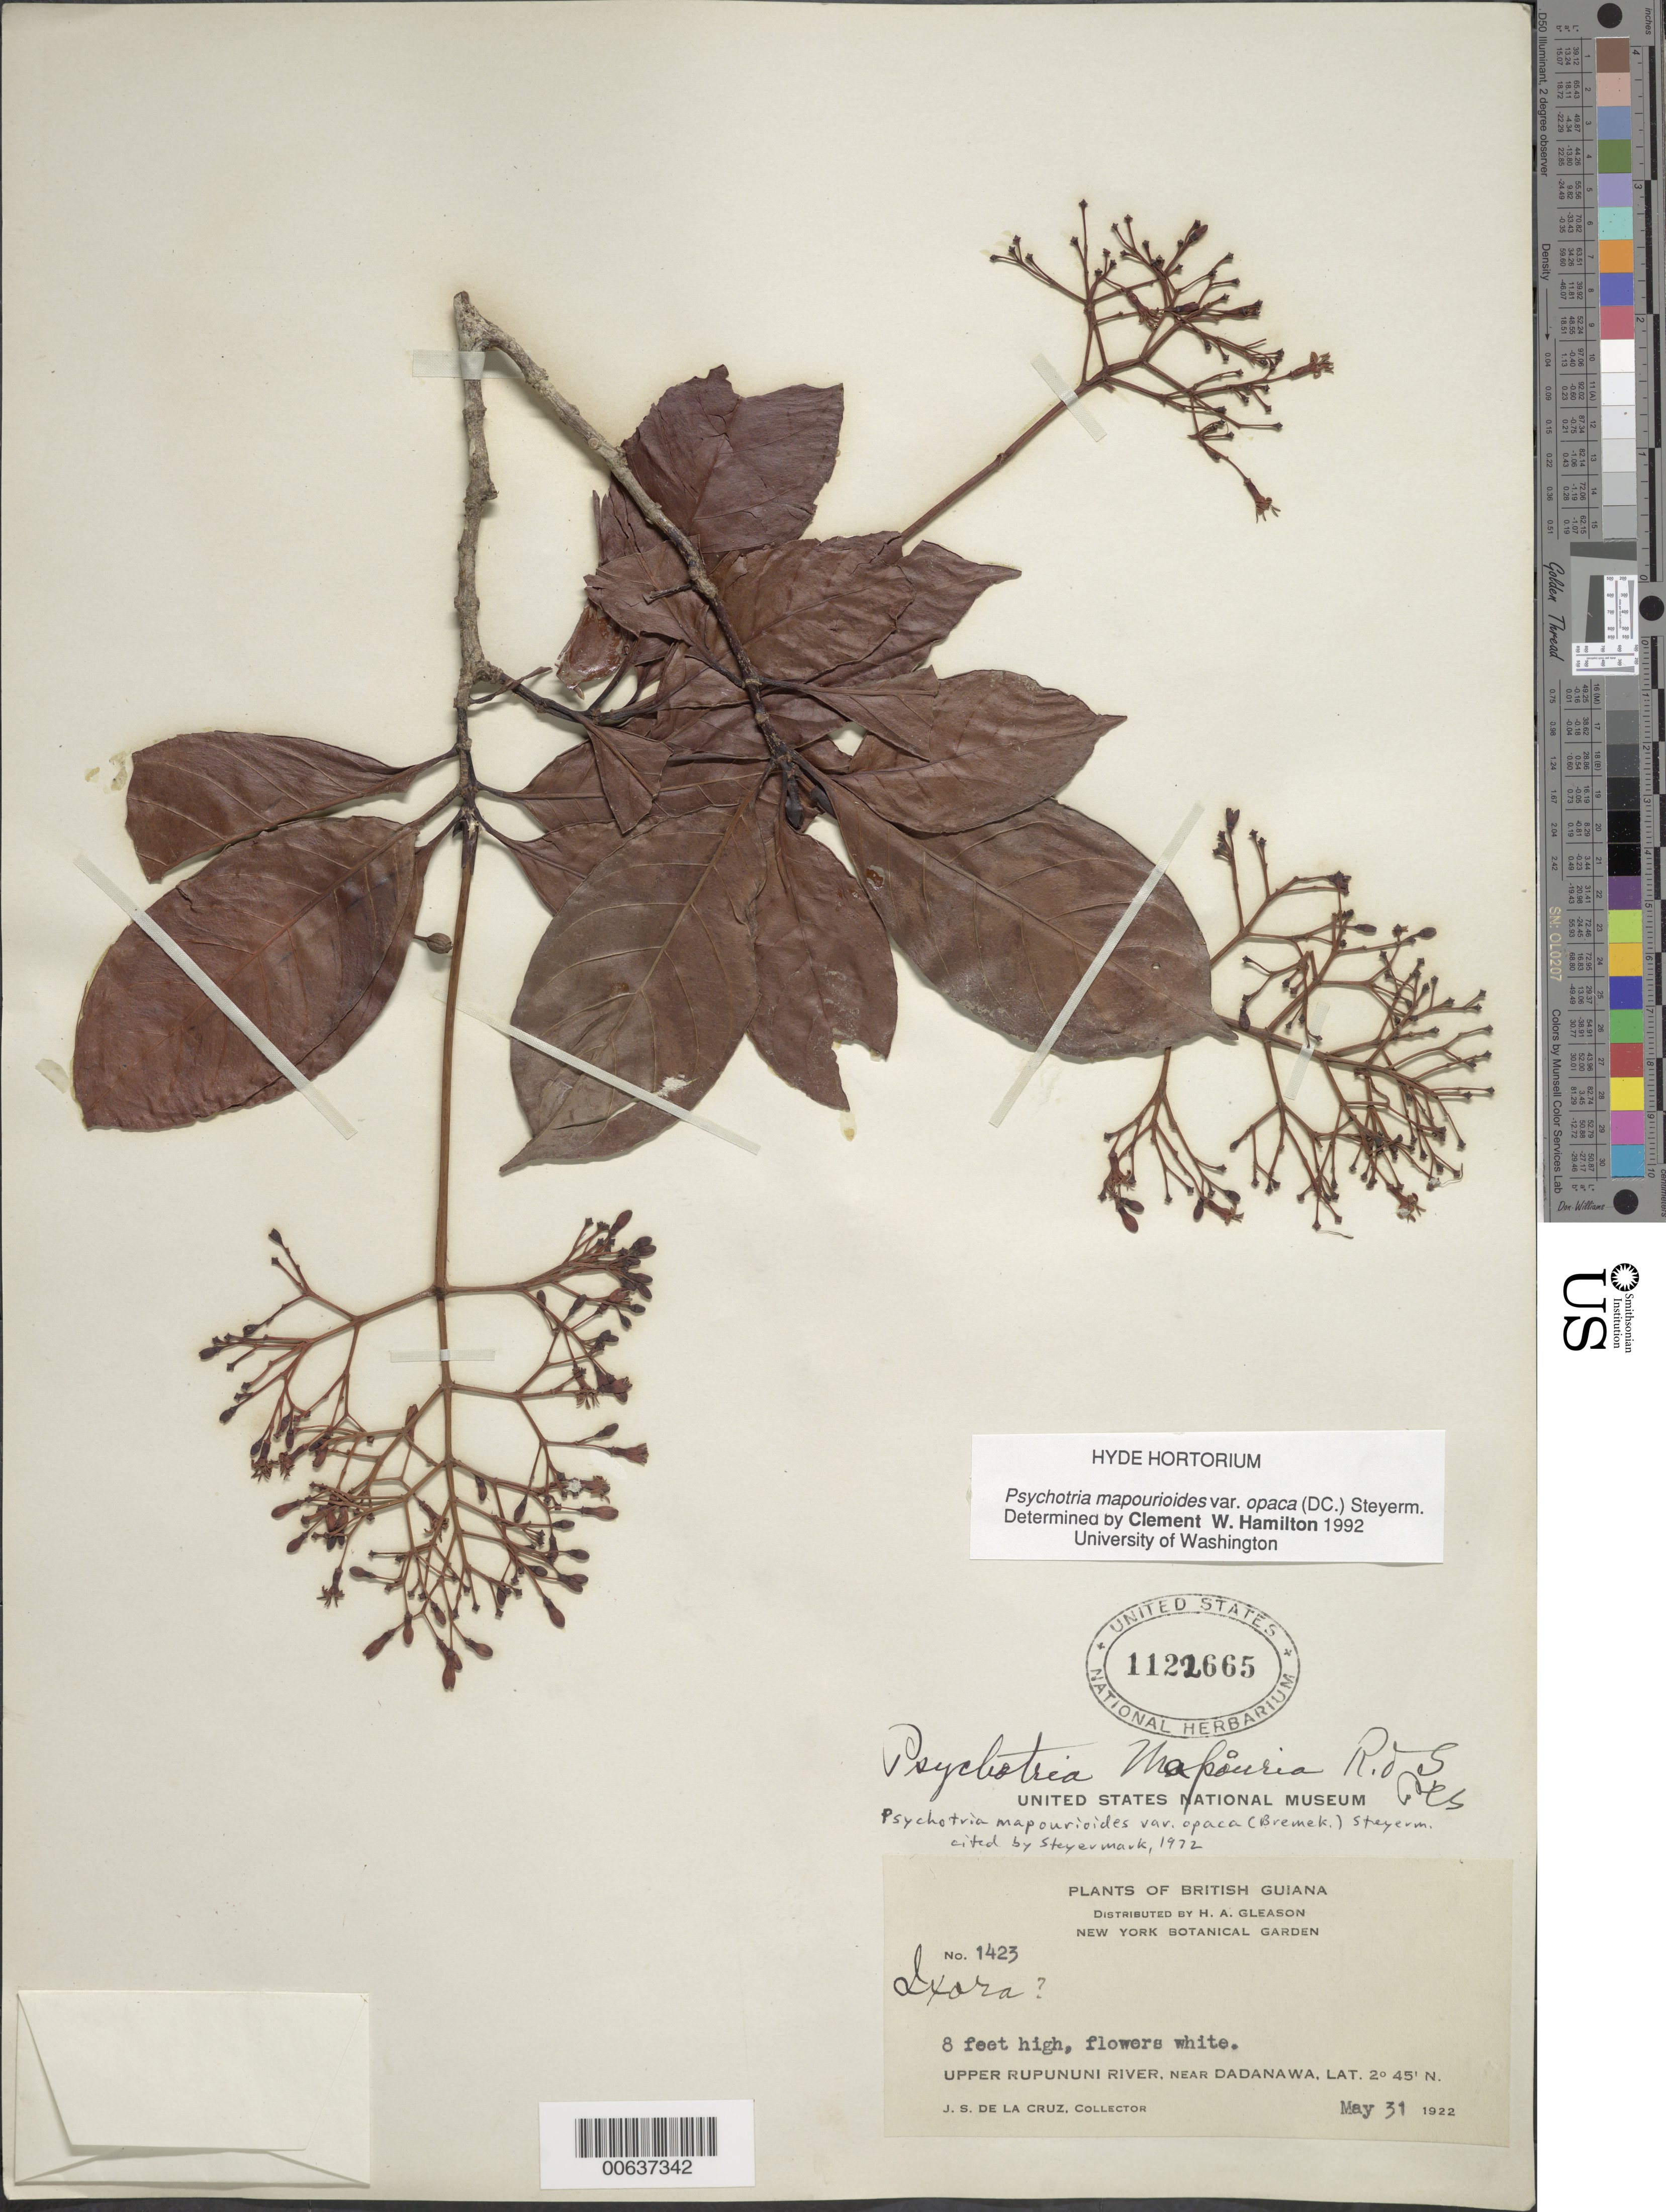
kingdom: Plantae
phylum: Tracheophyta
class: Magnoliopsida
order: Gentianales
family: Rubiaceae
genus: Psychotria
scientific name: Psychotria mapourioides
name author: DC.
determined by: Hamilton, C. W.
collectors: J. S. de la Cruz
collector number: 1423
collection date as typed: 31-May-22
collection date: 1922-05-31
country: Guyana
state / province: U. Takutu-U. Essequibo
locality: Dadanawa, vic., upper Rupununi R.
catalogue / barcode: US 1122665